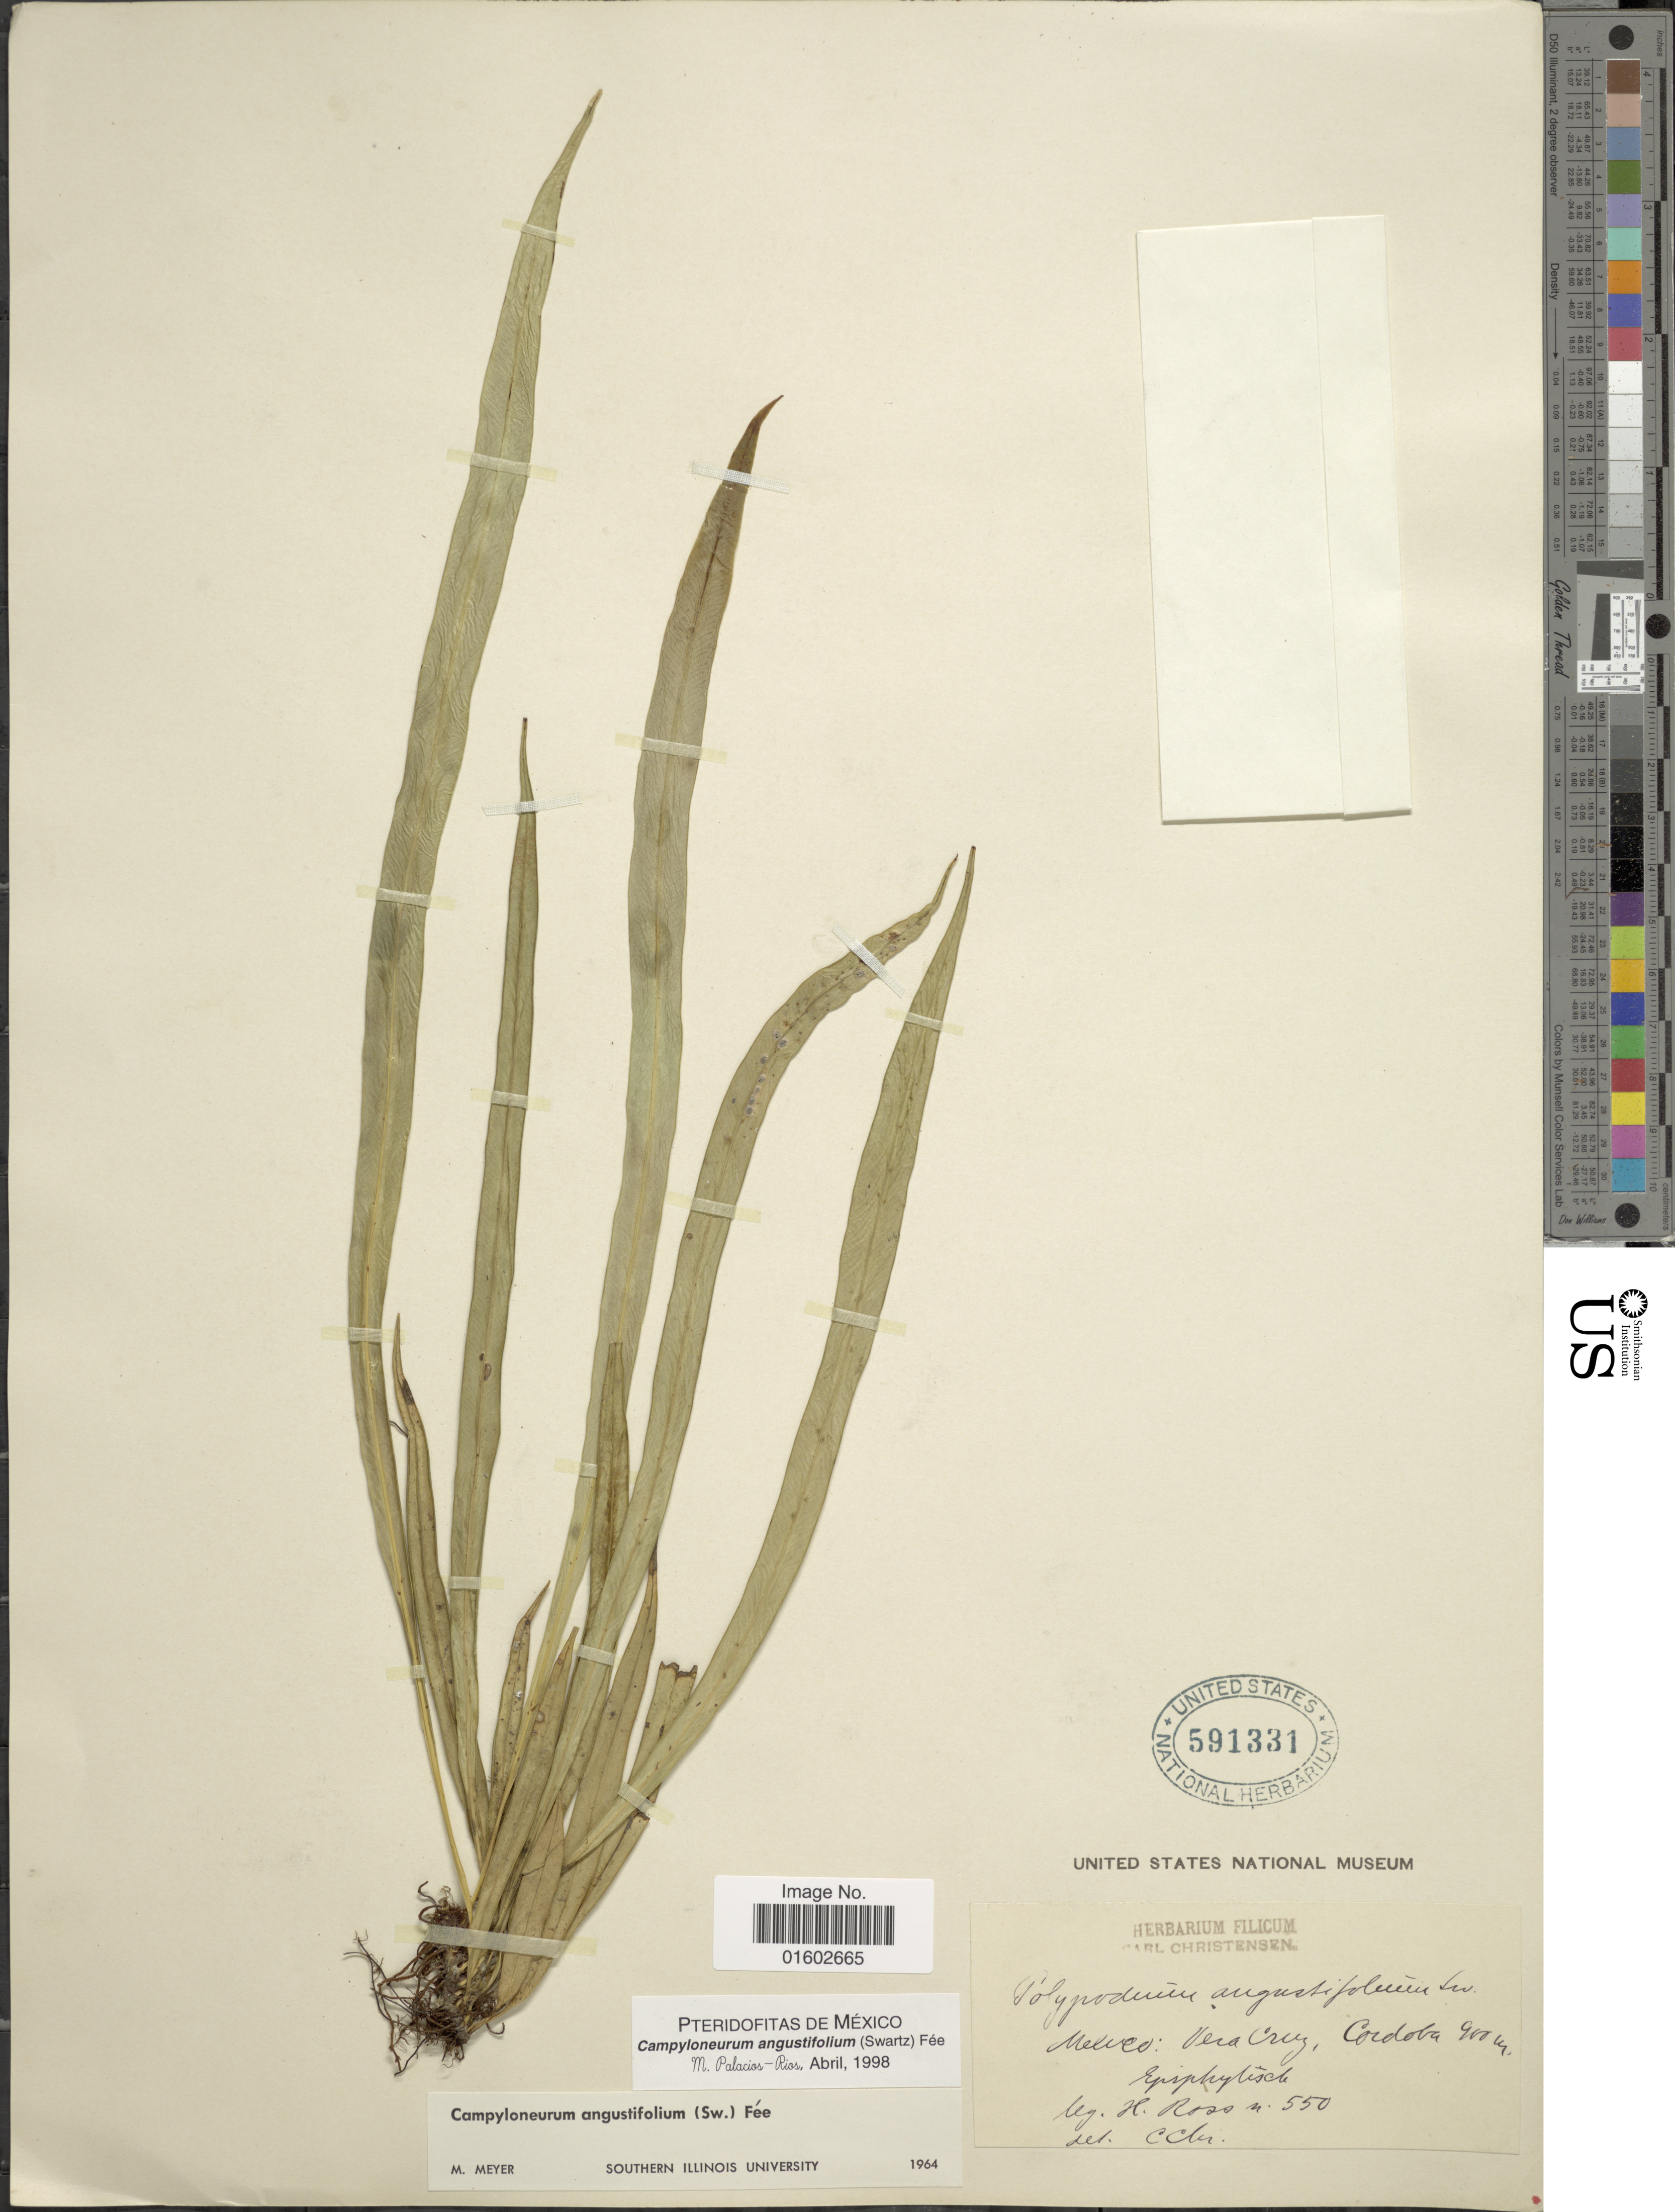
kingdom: Plantae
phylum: Tracheophyta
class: Polypodiopsida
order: Polypodiales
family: Polypodiaceae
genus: Campyloneurum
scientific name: Campyloneurum angustifolium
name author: (Sw.) Fée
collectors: H. Ross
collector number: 550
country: Mexico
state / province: Veracruz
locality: Verz Cruz, Cordova Room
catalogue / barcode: US 591331